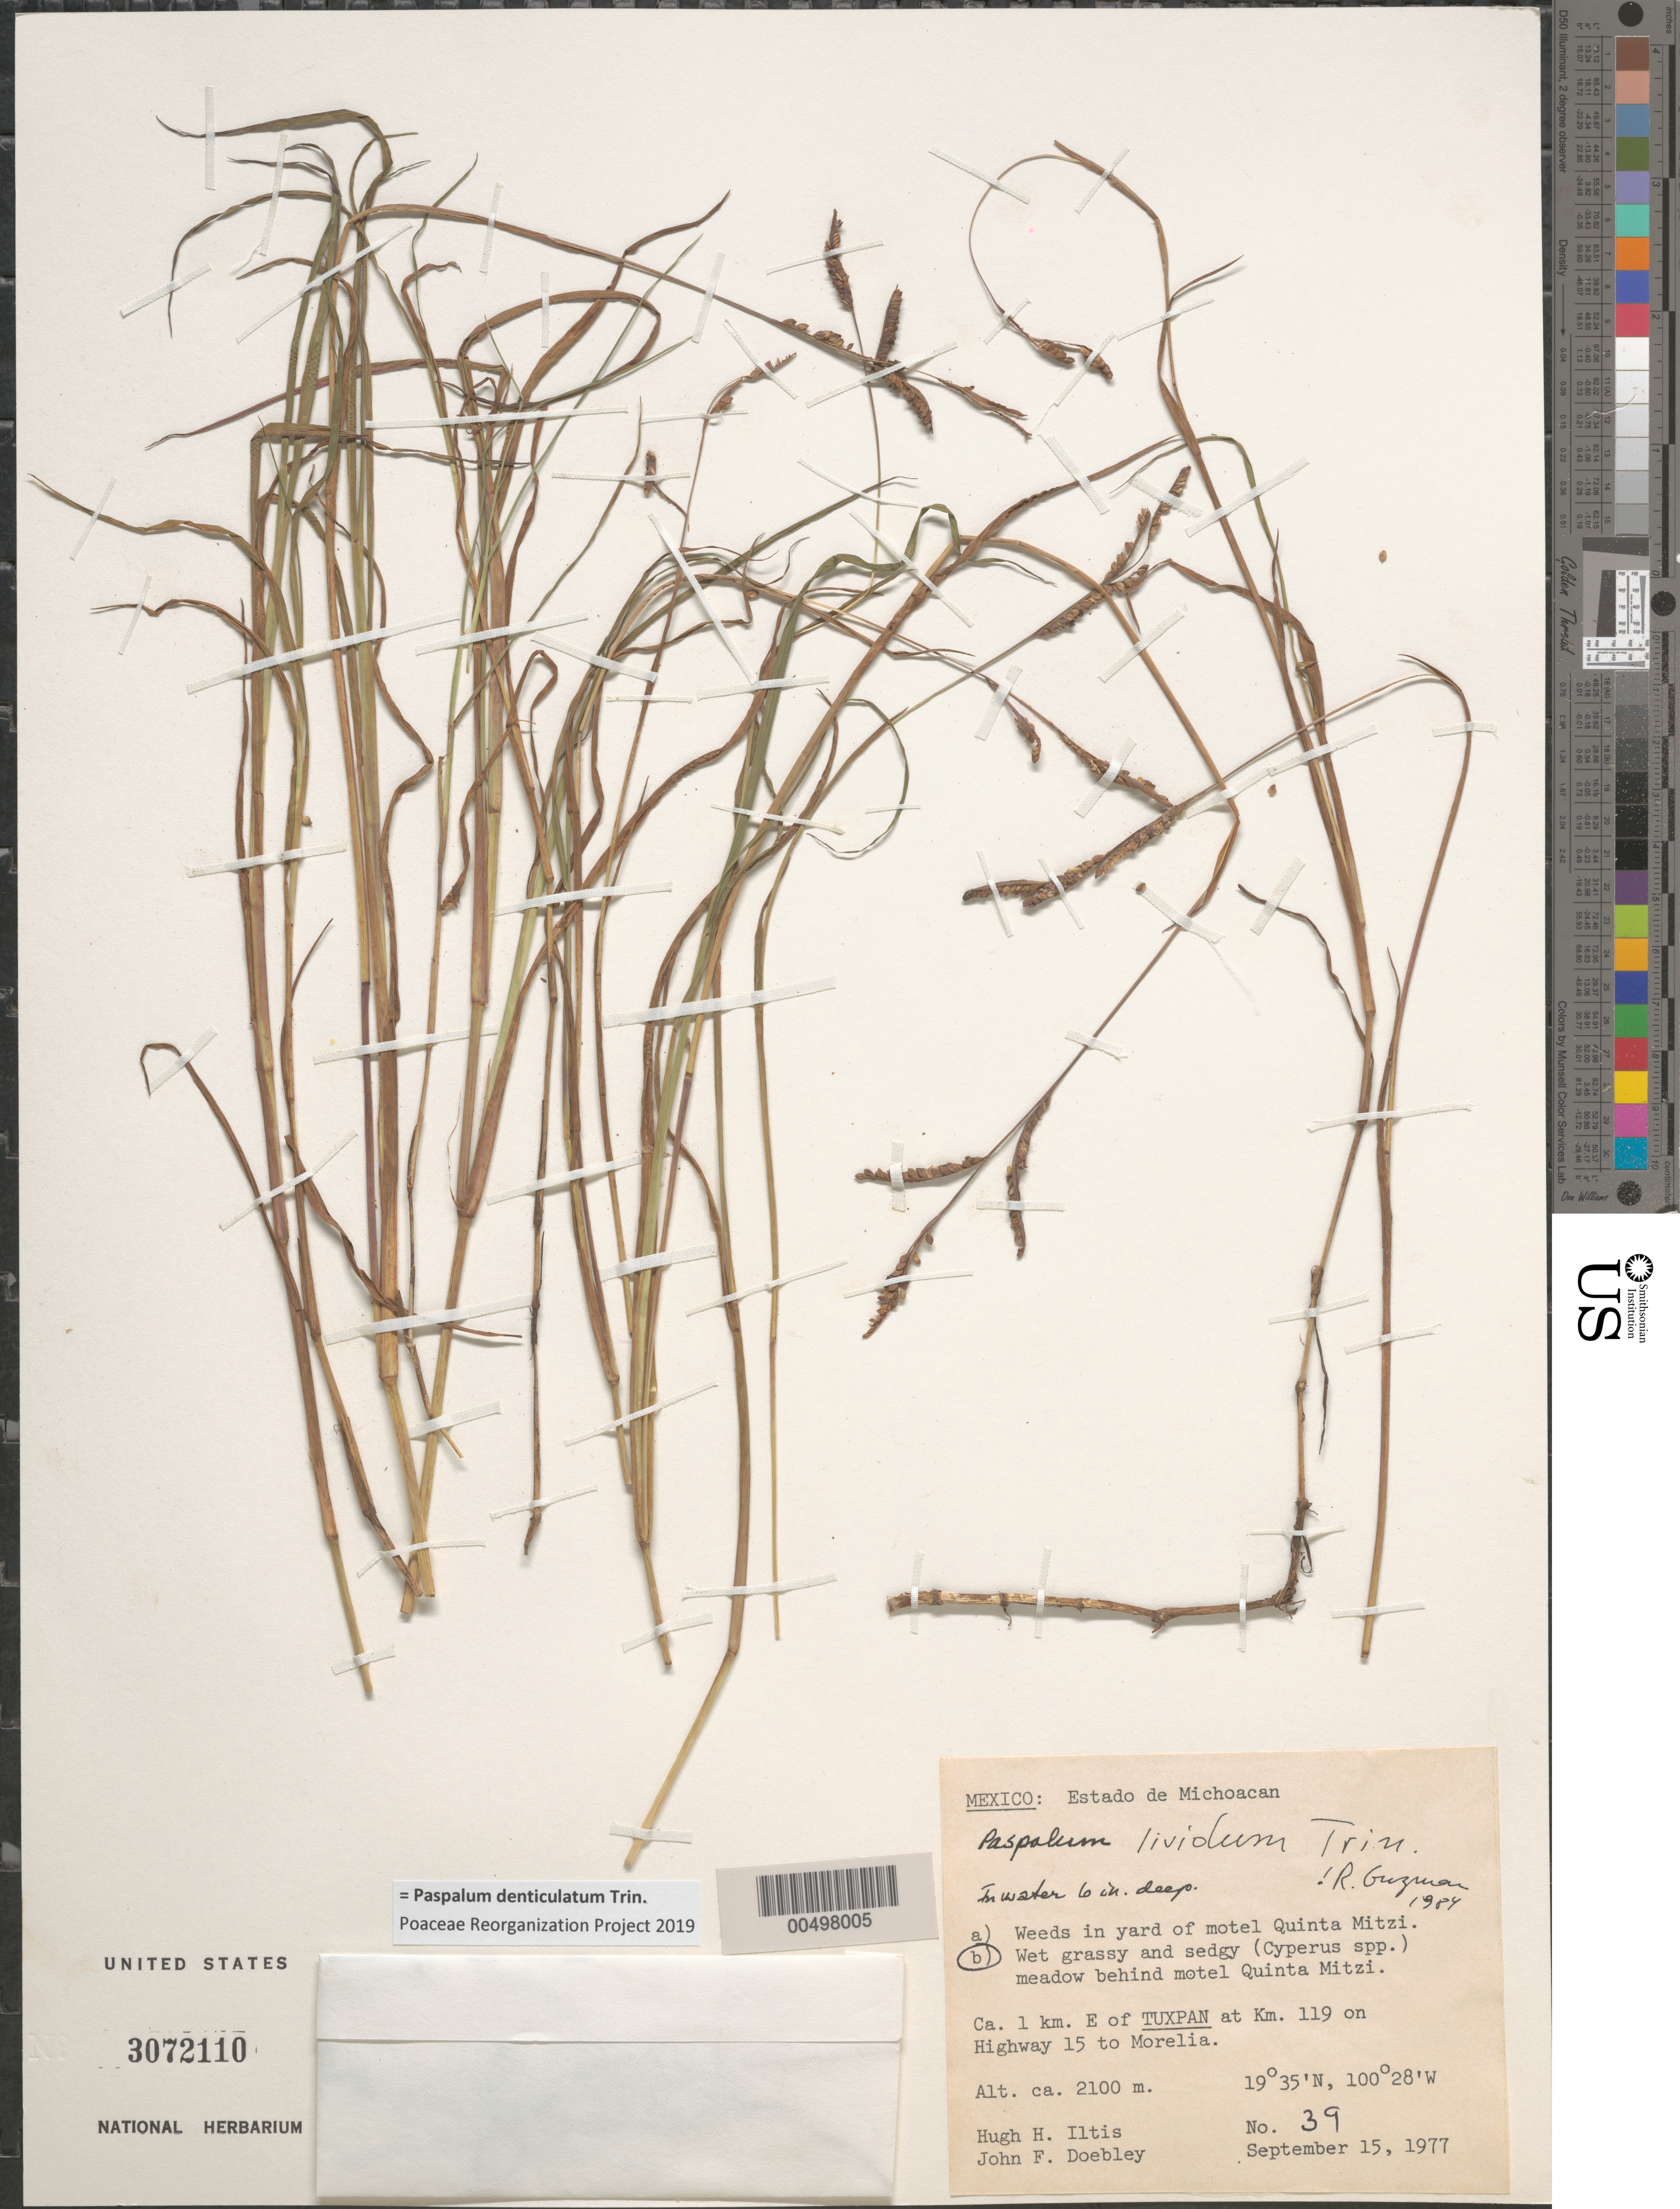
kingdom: Plantae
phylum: Tracheophyta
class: Liliopsida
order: Poales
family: Poaceae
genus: Paspalum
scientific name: Paspalum lividum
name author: Trin. in Schltdl.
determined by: Guzman, R.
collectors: H. H. Iltis & J. F. Doebley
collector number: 39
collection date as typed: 15 Sep 1977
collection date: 1977-09-15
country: Mexico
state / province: Michoacán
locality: Behind motel Quinta Mitzi, ca. 1 km E of Tuxpan at Km 119 on Hwy 15 to Morelia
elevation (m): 2100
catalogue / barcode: US 3072110